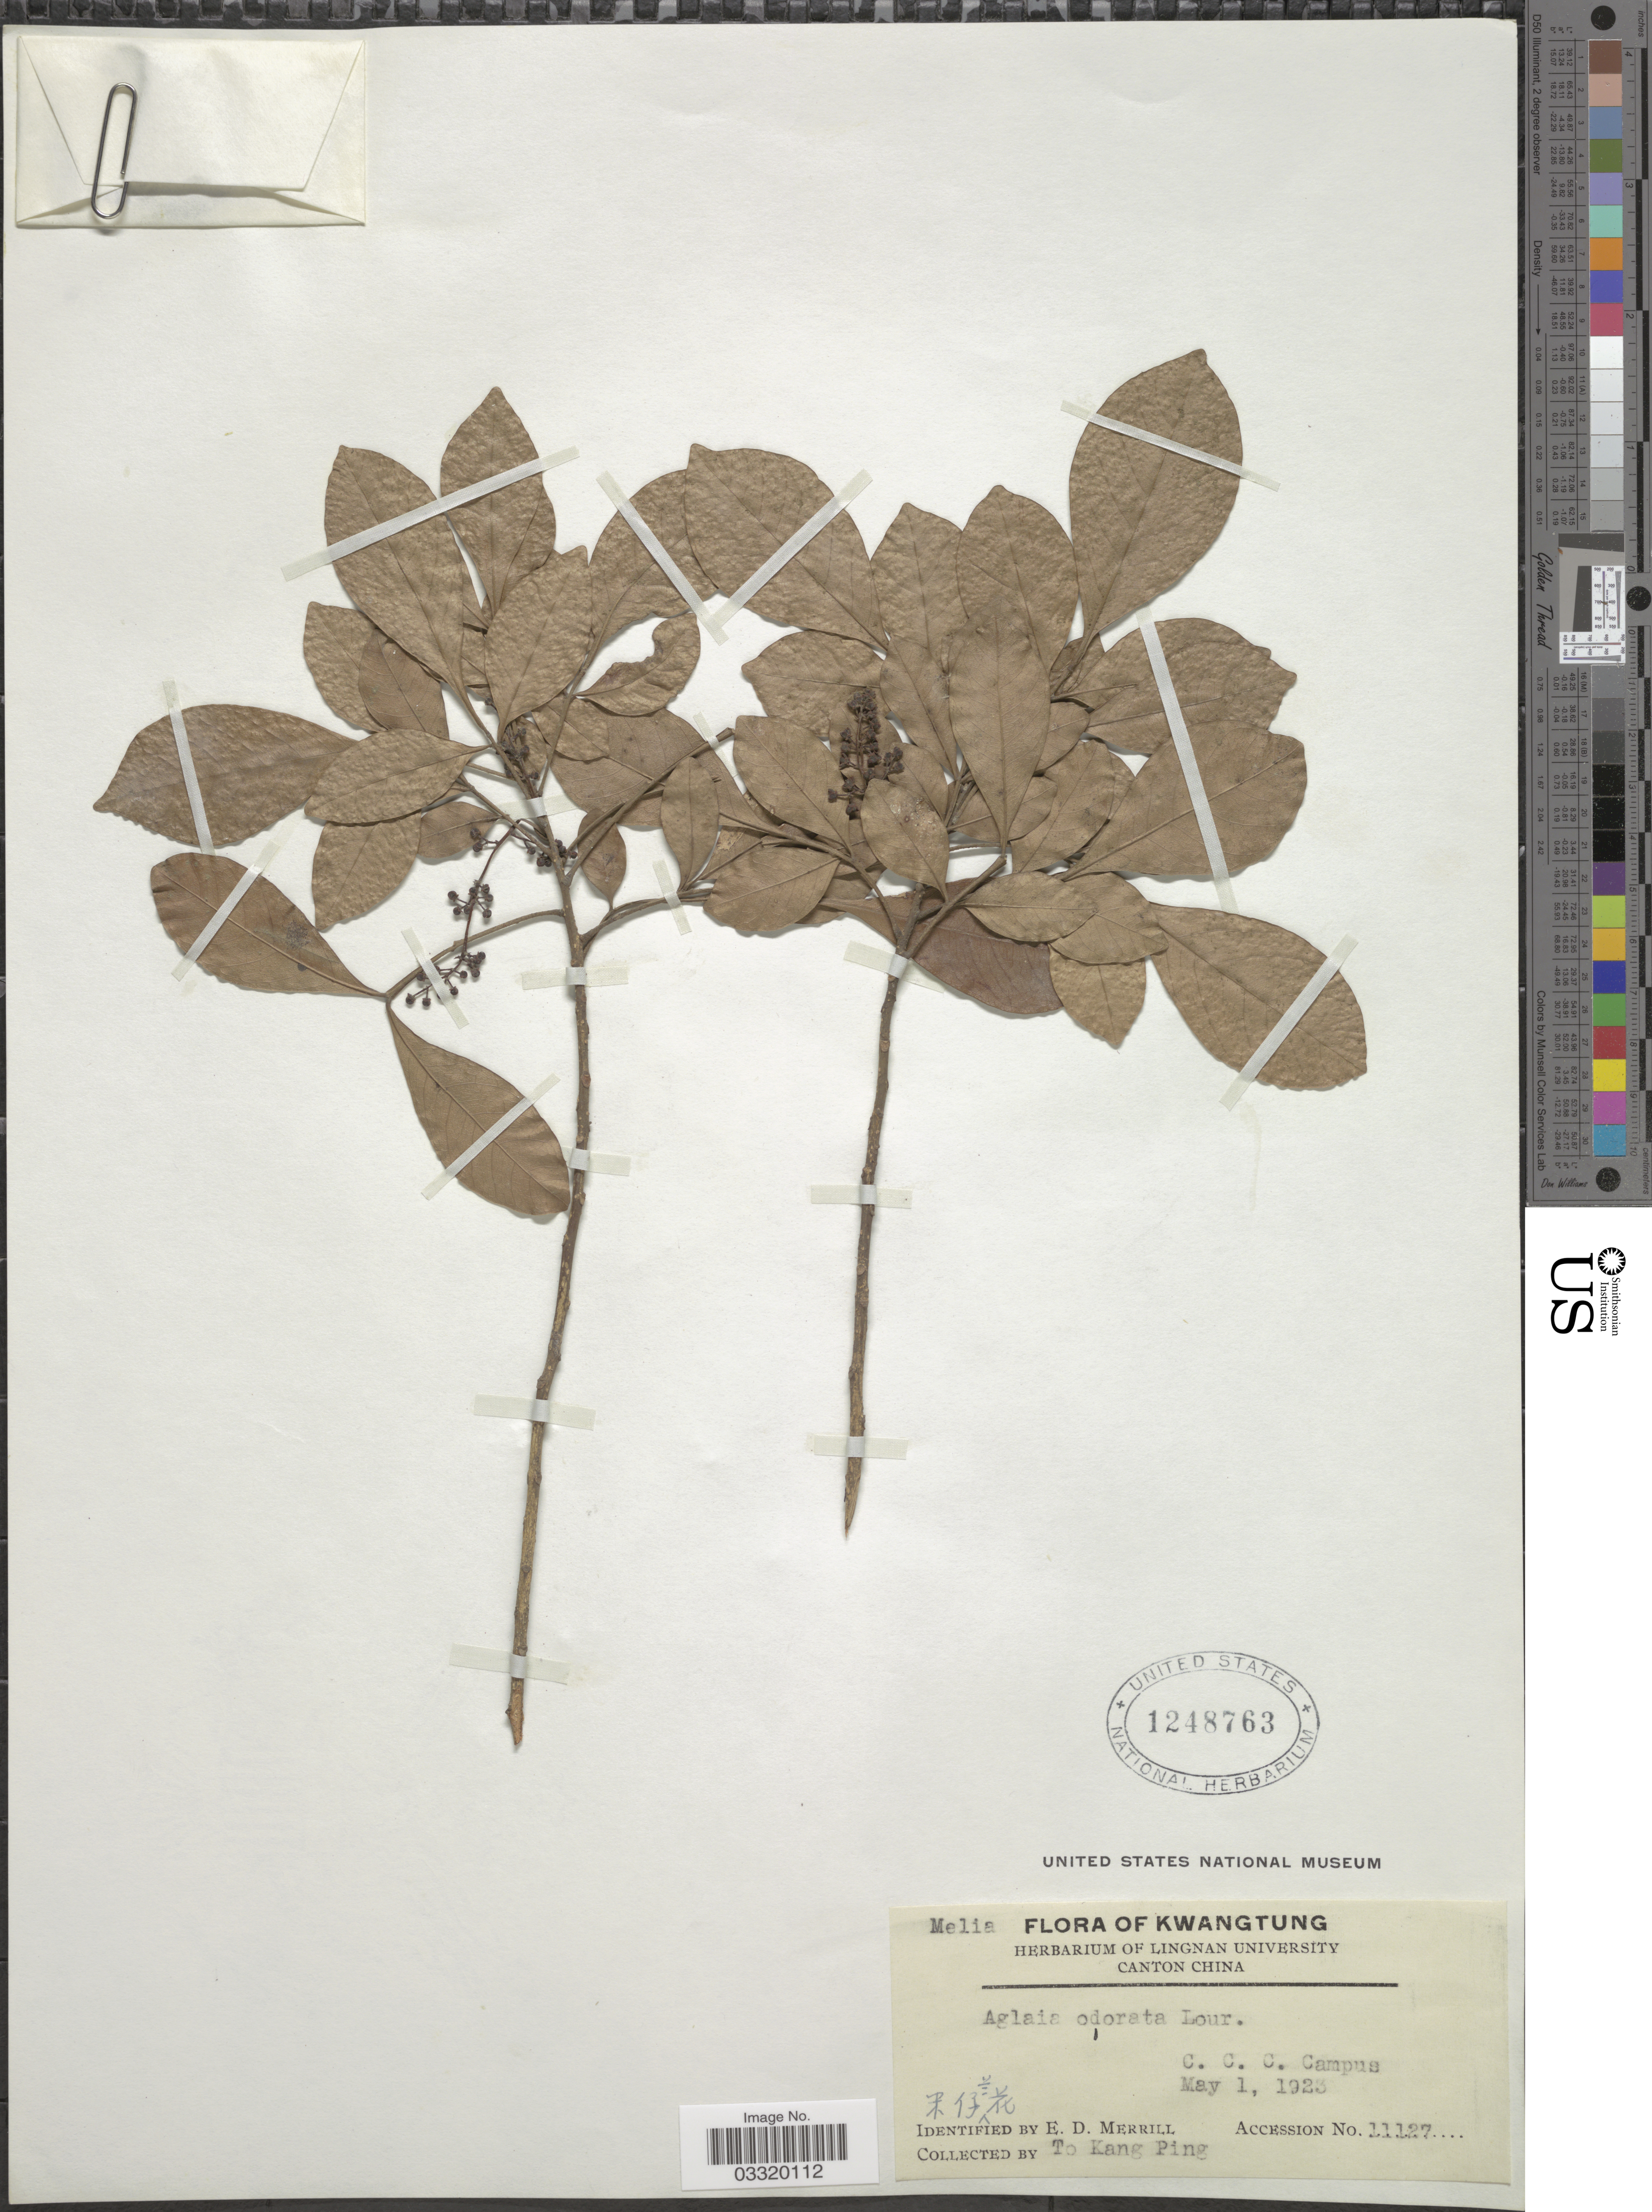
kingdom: Plantae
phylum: Tracheophyta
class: Magnoliopsida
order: Sapindales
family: Meliaceae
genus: Aglaia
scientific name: Aglaia odorata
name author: Lour.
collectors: T. Ping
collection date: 1923-05-01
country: China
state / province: Guangdong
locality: Kwangtung. C.C.C. Campus.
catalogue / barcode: US 1248763